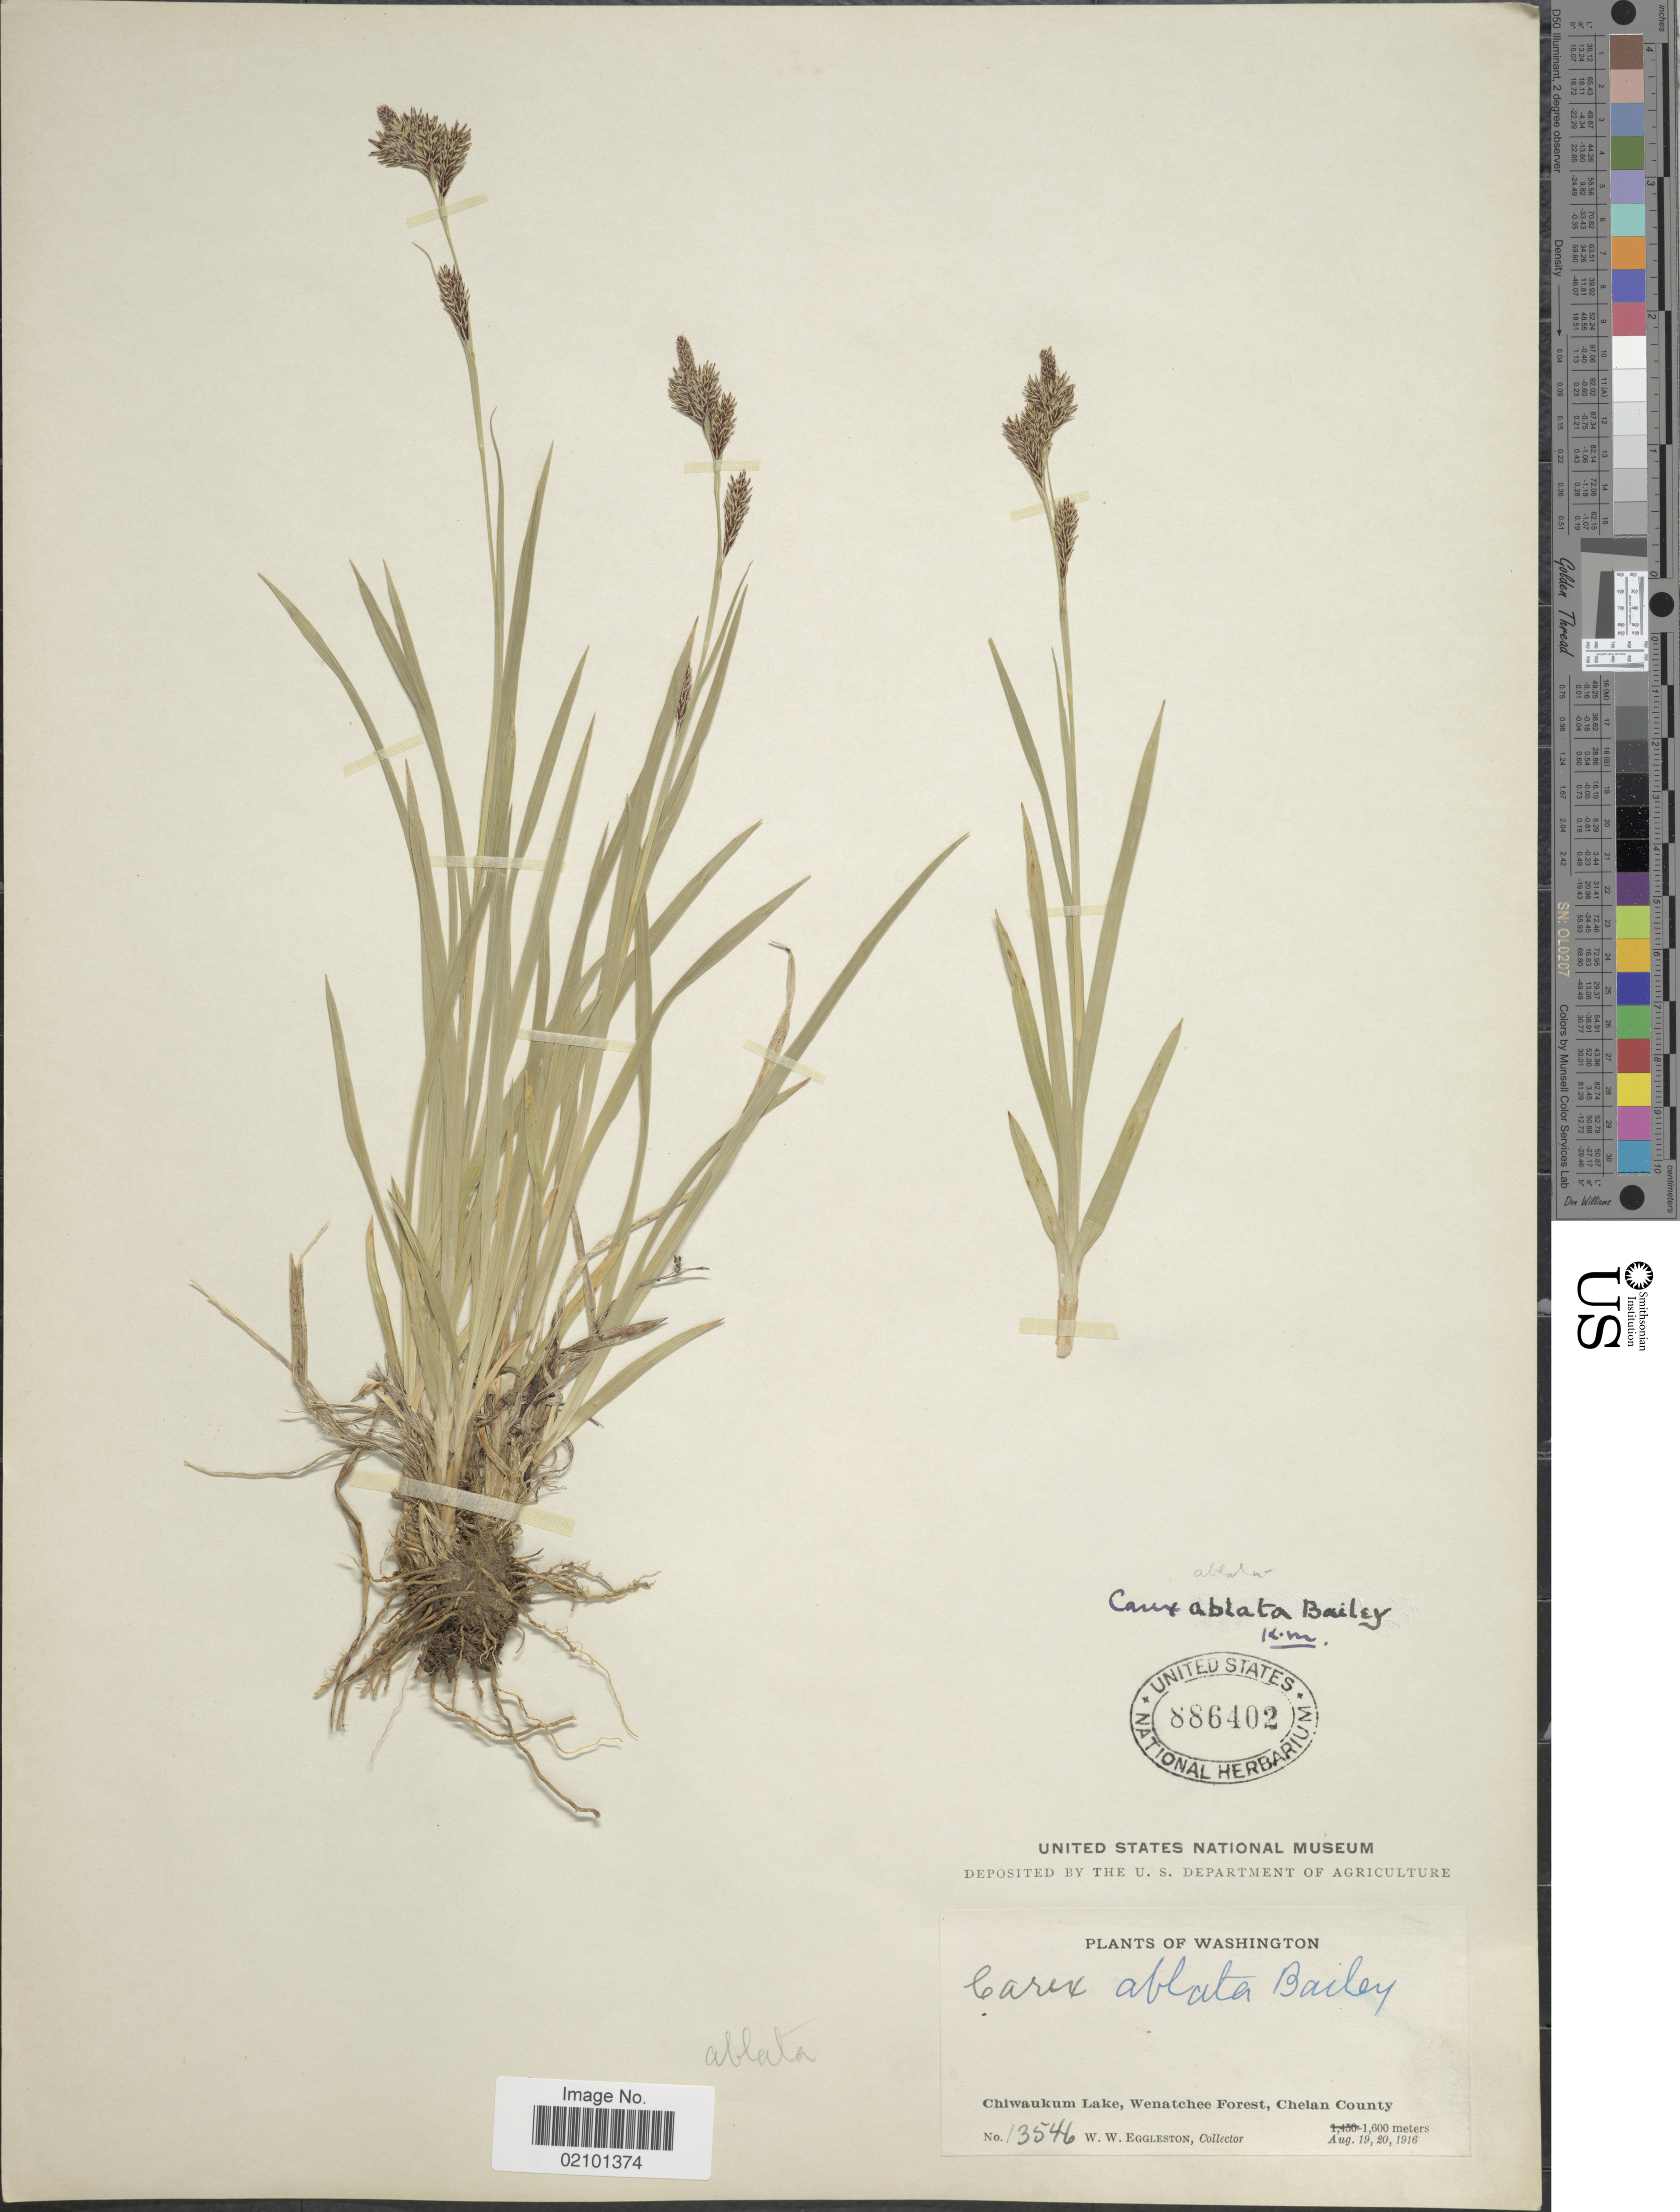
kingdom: Plantae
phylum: Tracheophyta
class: Liliopsida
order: Poales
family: Cyperaceae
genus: Carex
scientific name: Carex ablata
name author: L.H. Bailey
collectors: W. W. Eggleston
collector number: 13546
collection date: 1916-08-19/1916-08-20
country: United States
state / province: Washington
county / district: Chelan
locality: Chiwaukum Lake, Wenatchee Forest, Chelan County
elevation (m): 1600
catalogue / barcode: US 886402